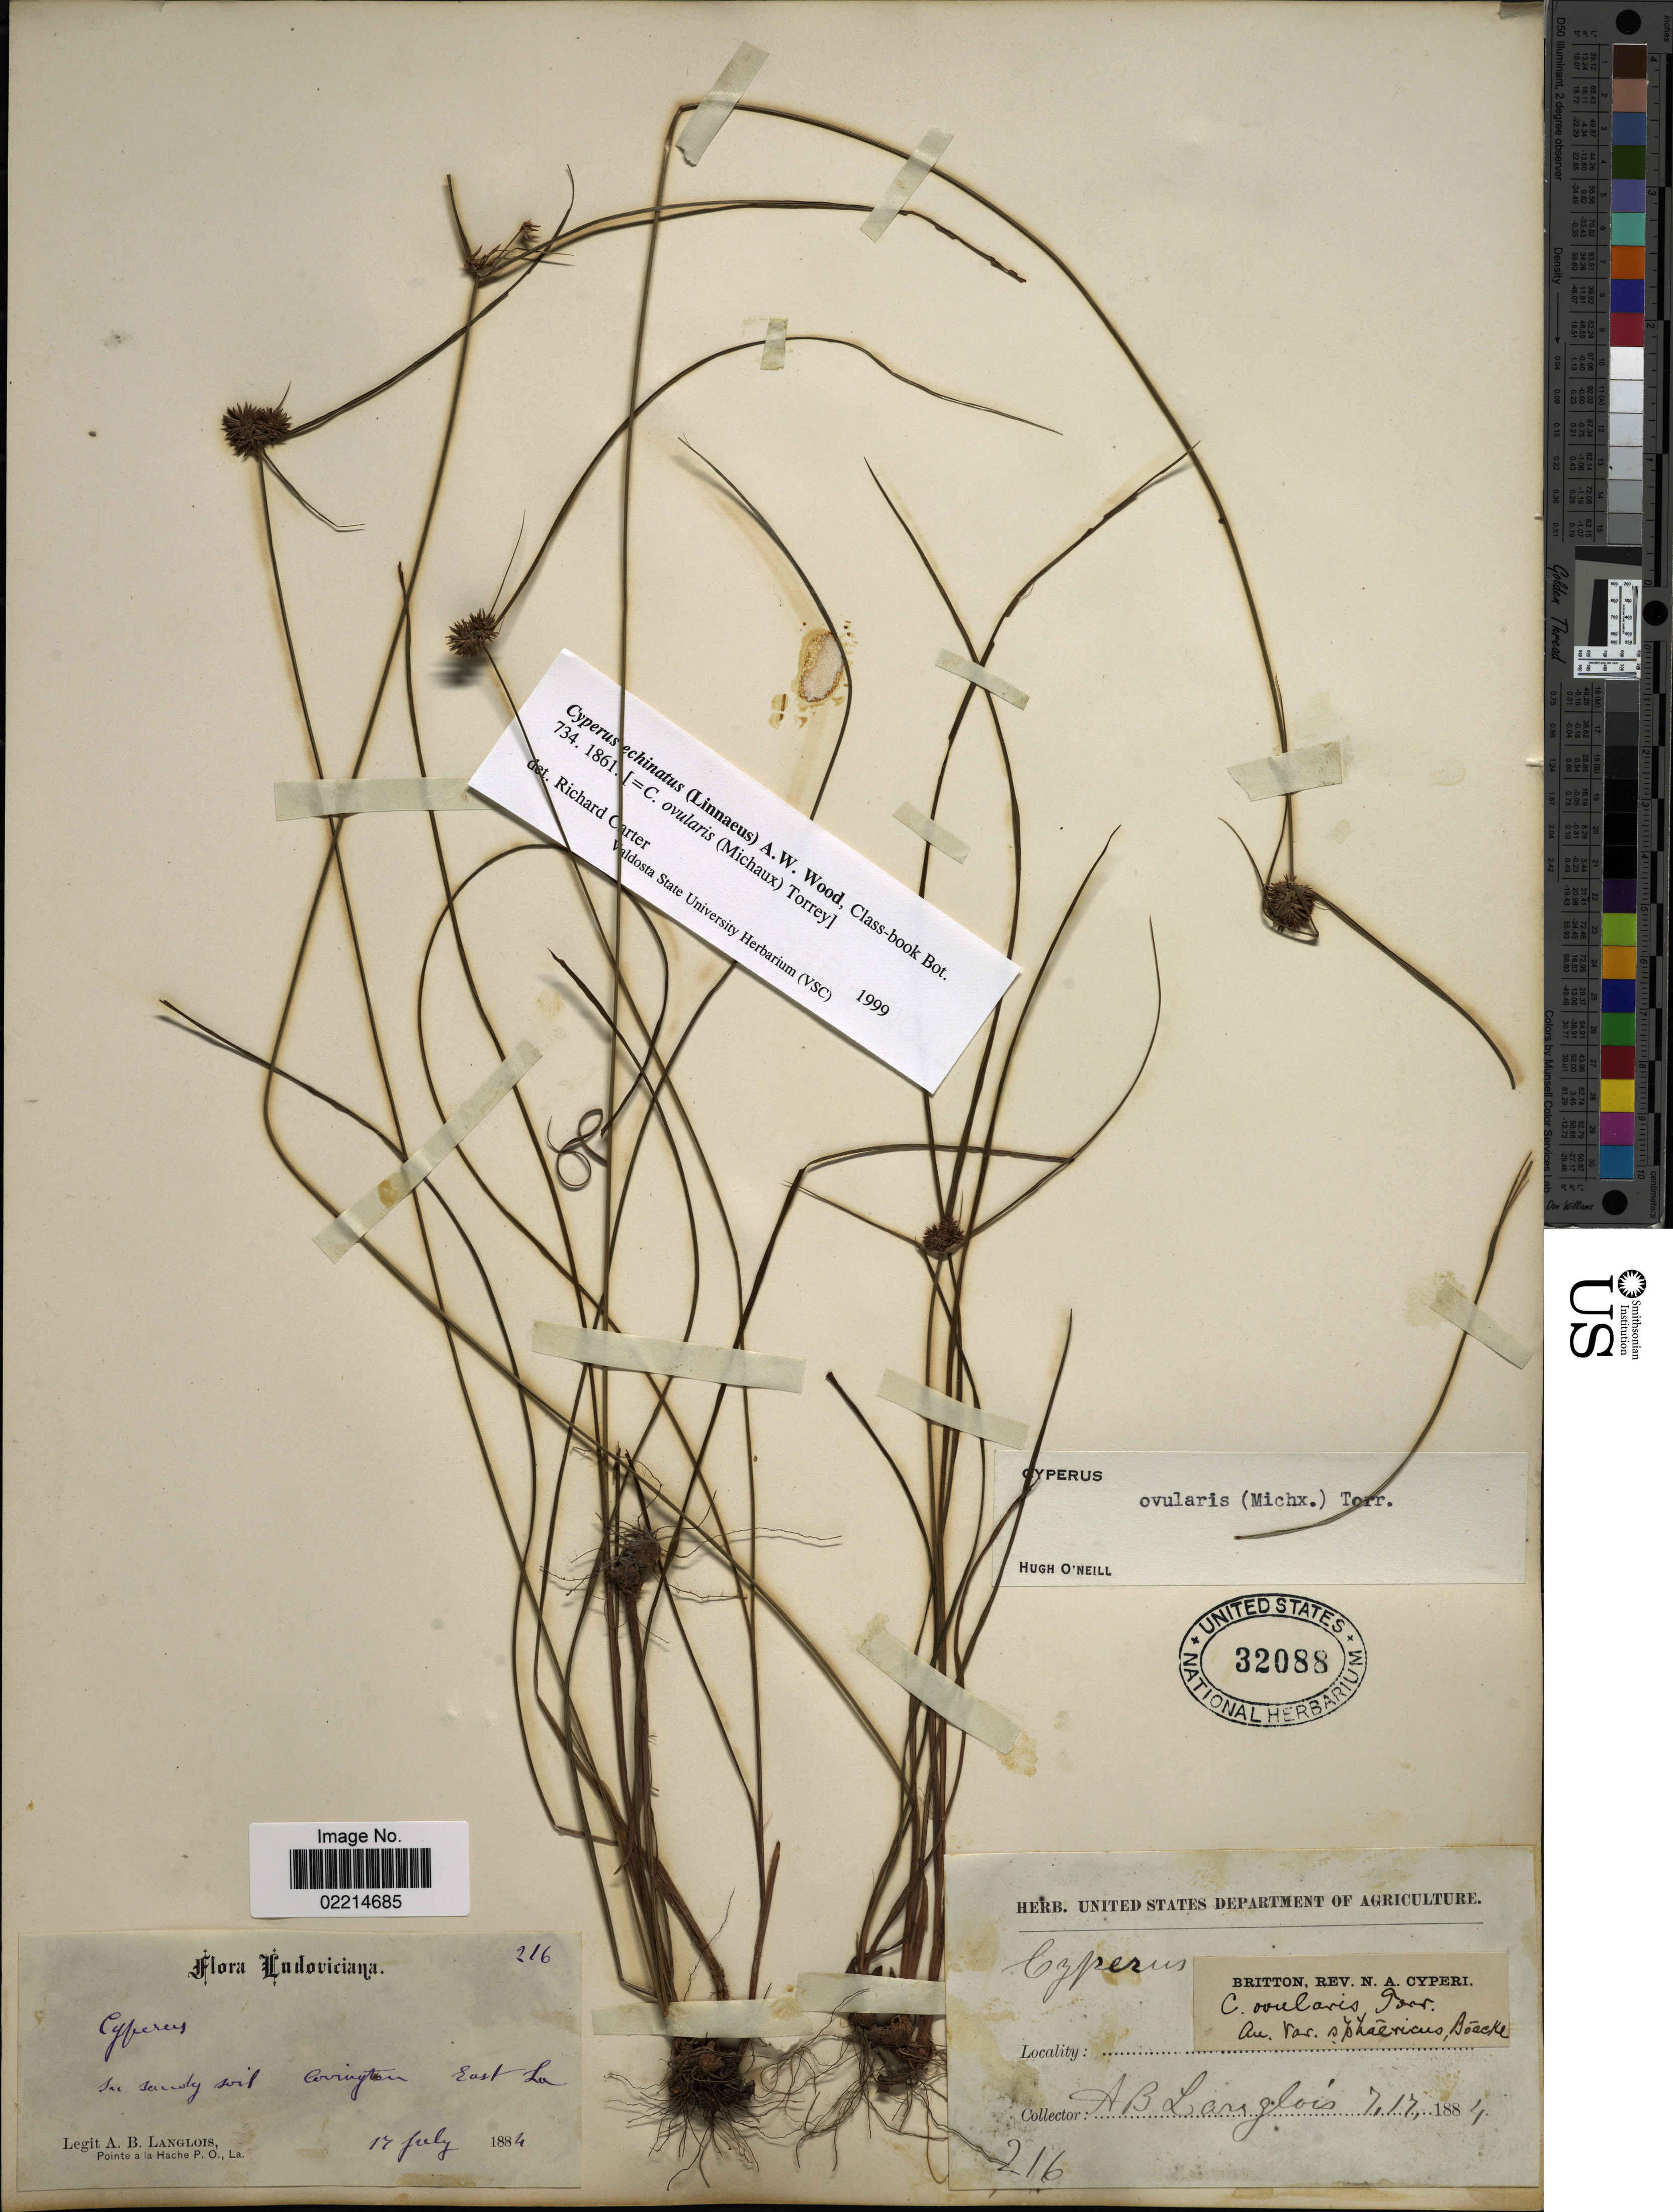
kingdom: Plantae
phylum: Tracheophyta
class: Liliopsida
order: Poales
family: Cyperaceae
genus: Cyperus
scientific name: Cyperus echinatus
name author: (L.) Alph. Wood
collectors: A. Langlois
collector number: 216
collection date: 1884-07-17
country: United States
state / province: Louisiana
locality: In sandy soil. Covington, East La.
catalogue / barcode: US 32088